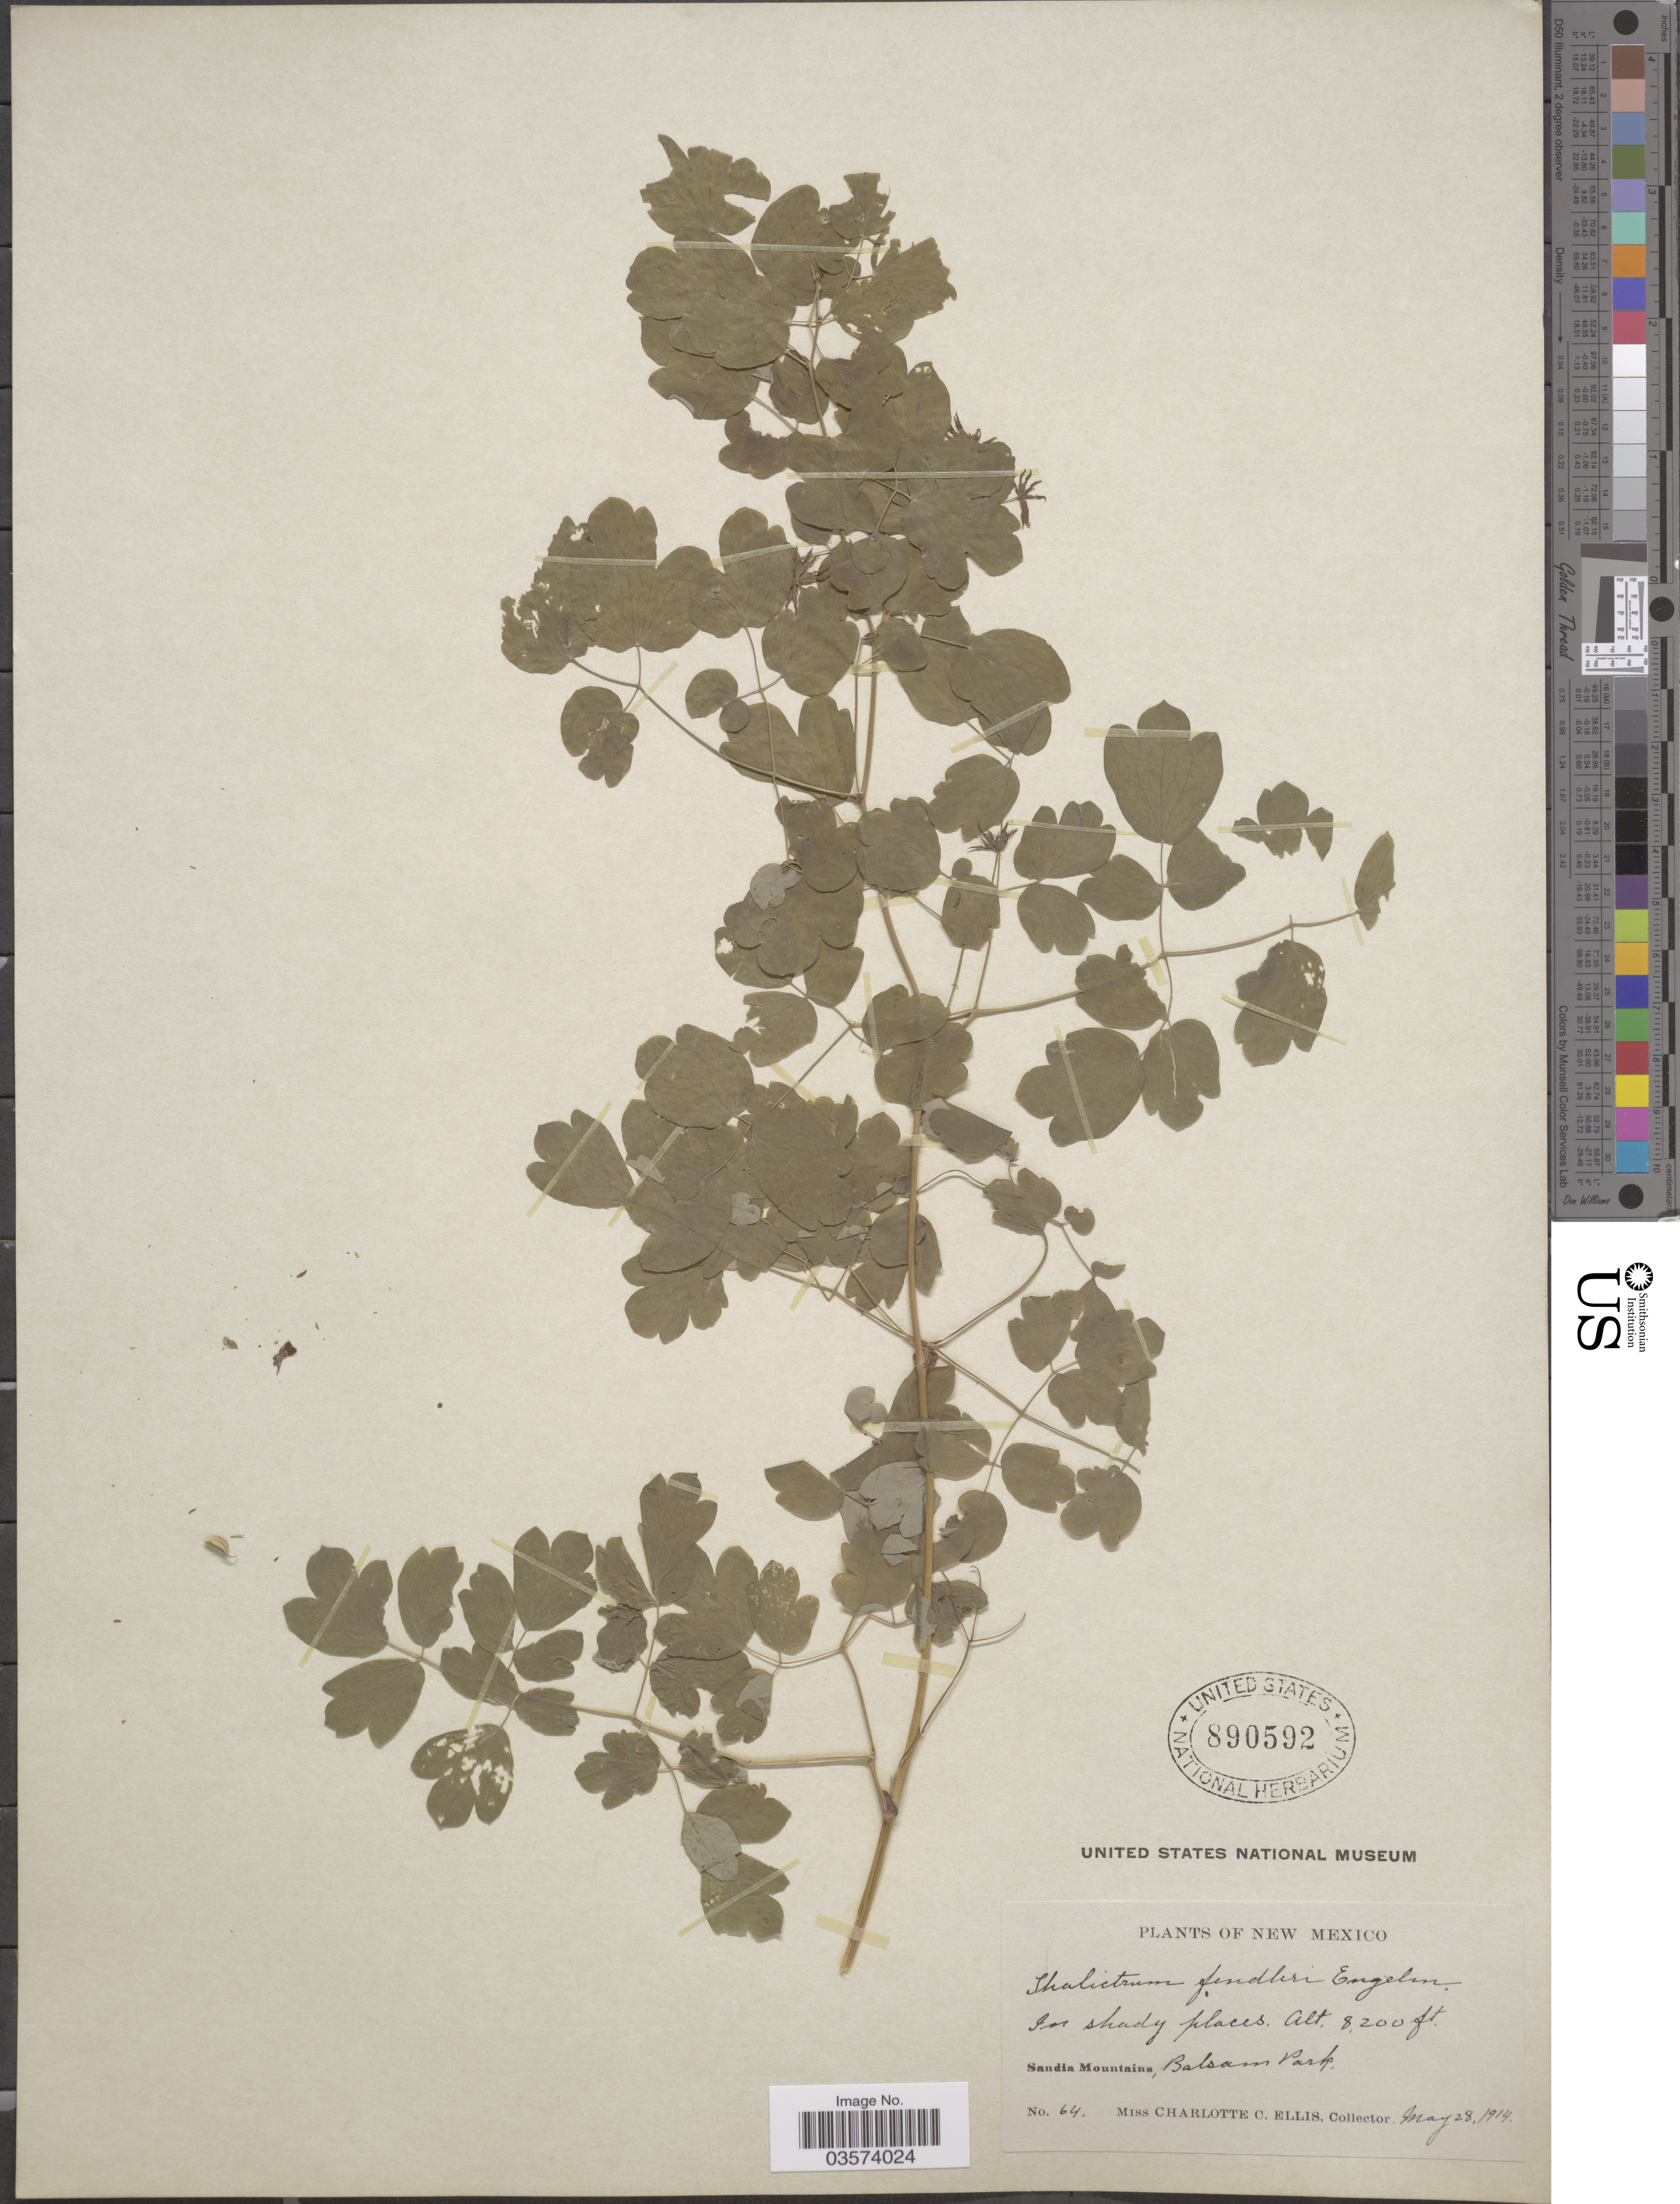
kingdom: Plantae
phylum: Tracheophyta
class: Magnoliopsida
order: Ranunculales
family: Ranunculaceae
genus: Thalictrum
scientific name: Thalictrum fendleri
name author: Engelm. ex A. Gray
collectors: C. C. Ellis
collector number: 64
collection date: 1914-05-28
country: United States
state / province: New Mexico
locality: Sandia Mountains, Balsam Park.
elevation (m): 2499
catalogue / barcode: US 890592